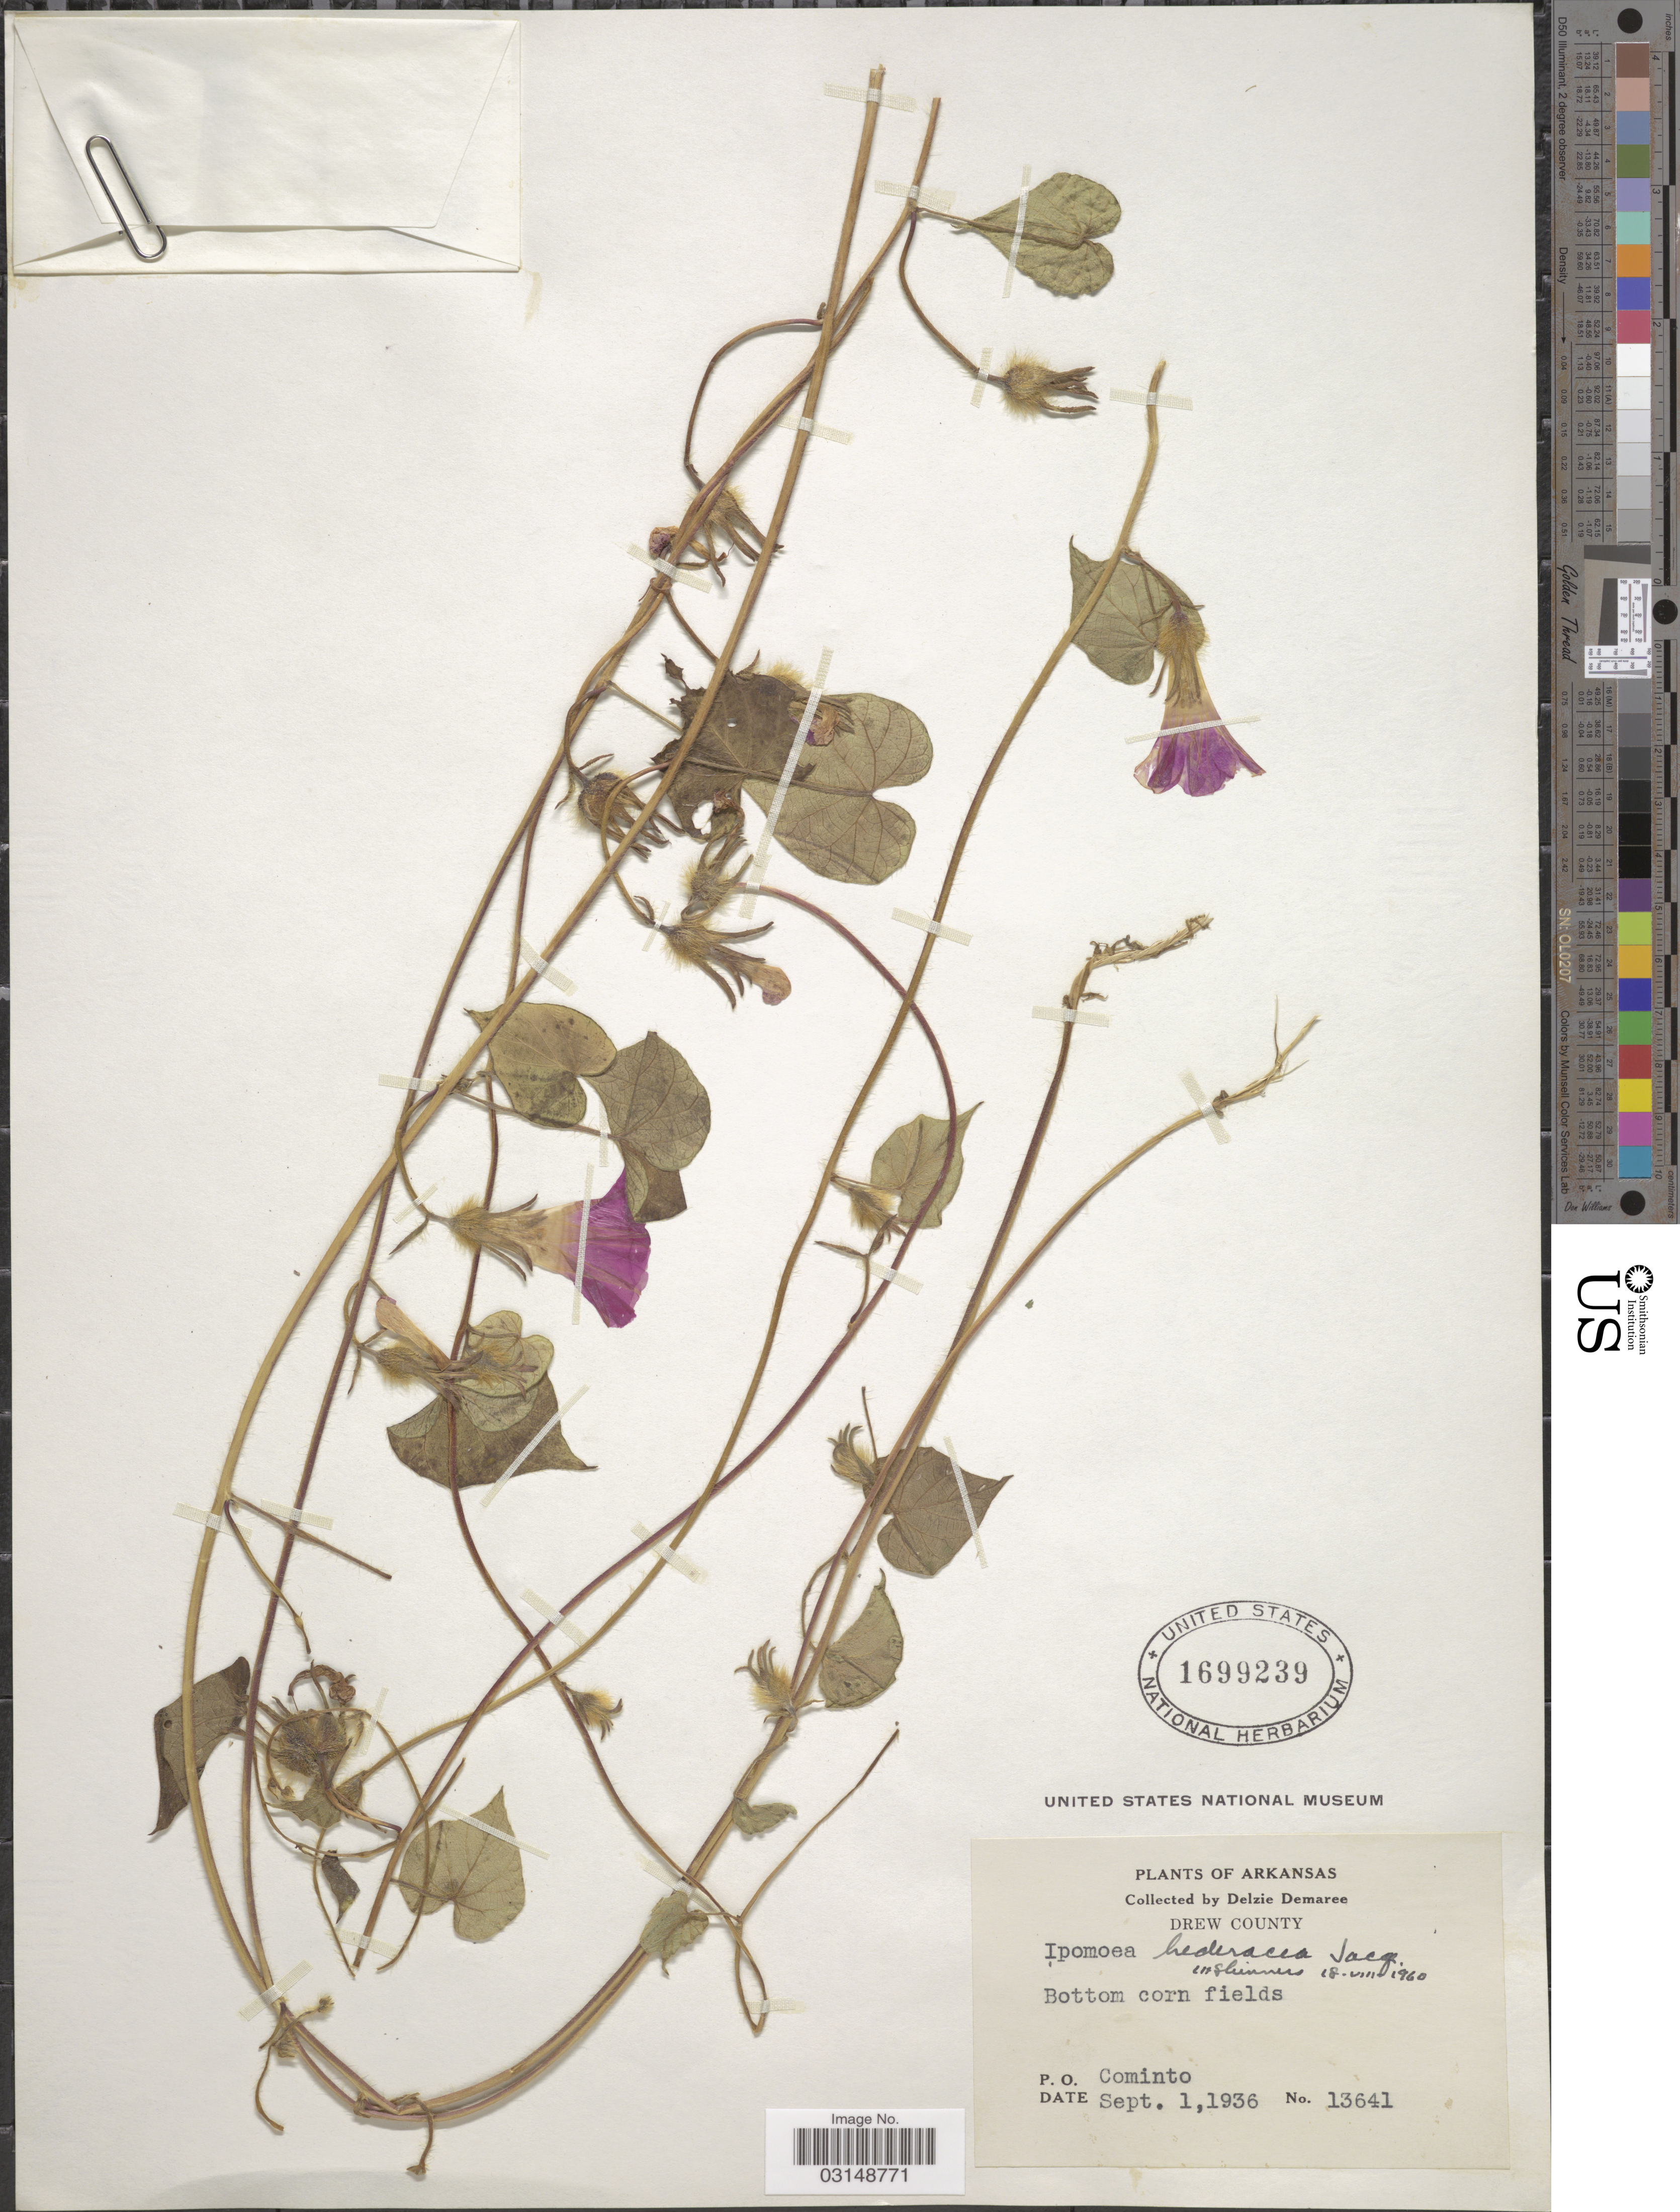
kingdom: Plantae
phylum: Tracheophyta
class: Magnoliopsida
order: Solanales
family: Convolvulaceae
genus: Ipomoea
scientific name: Ipomoea hederacea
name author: Jacq.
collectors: D. Demaree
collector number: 13641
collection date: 1936-09-01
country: United States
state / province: Arkansas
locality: Drew County. P. O. Cominto.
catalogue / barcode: US 1699239